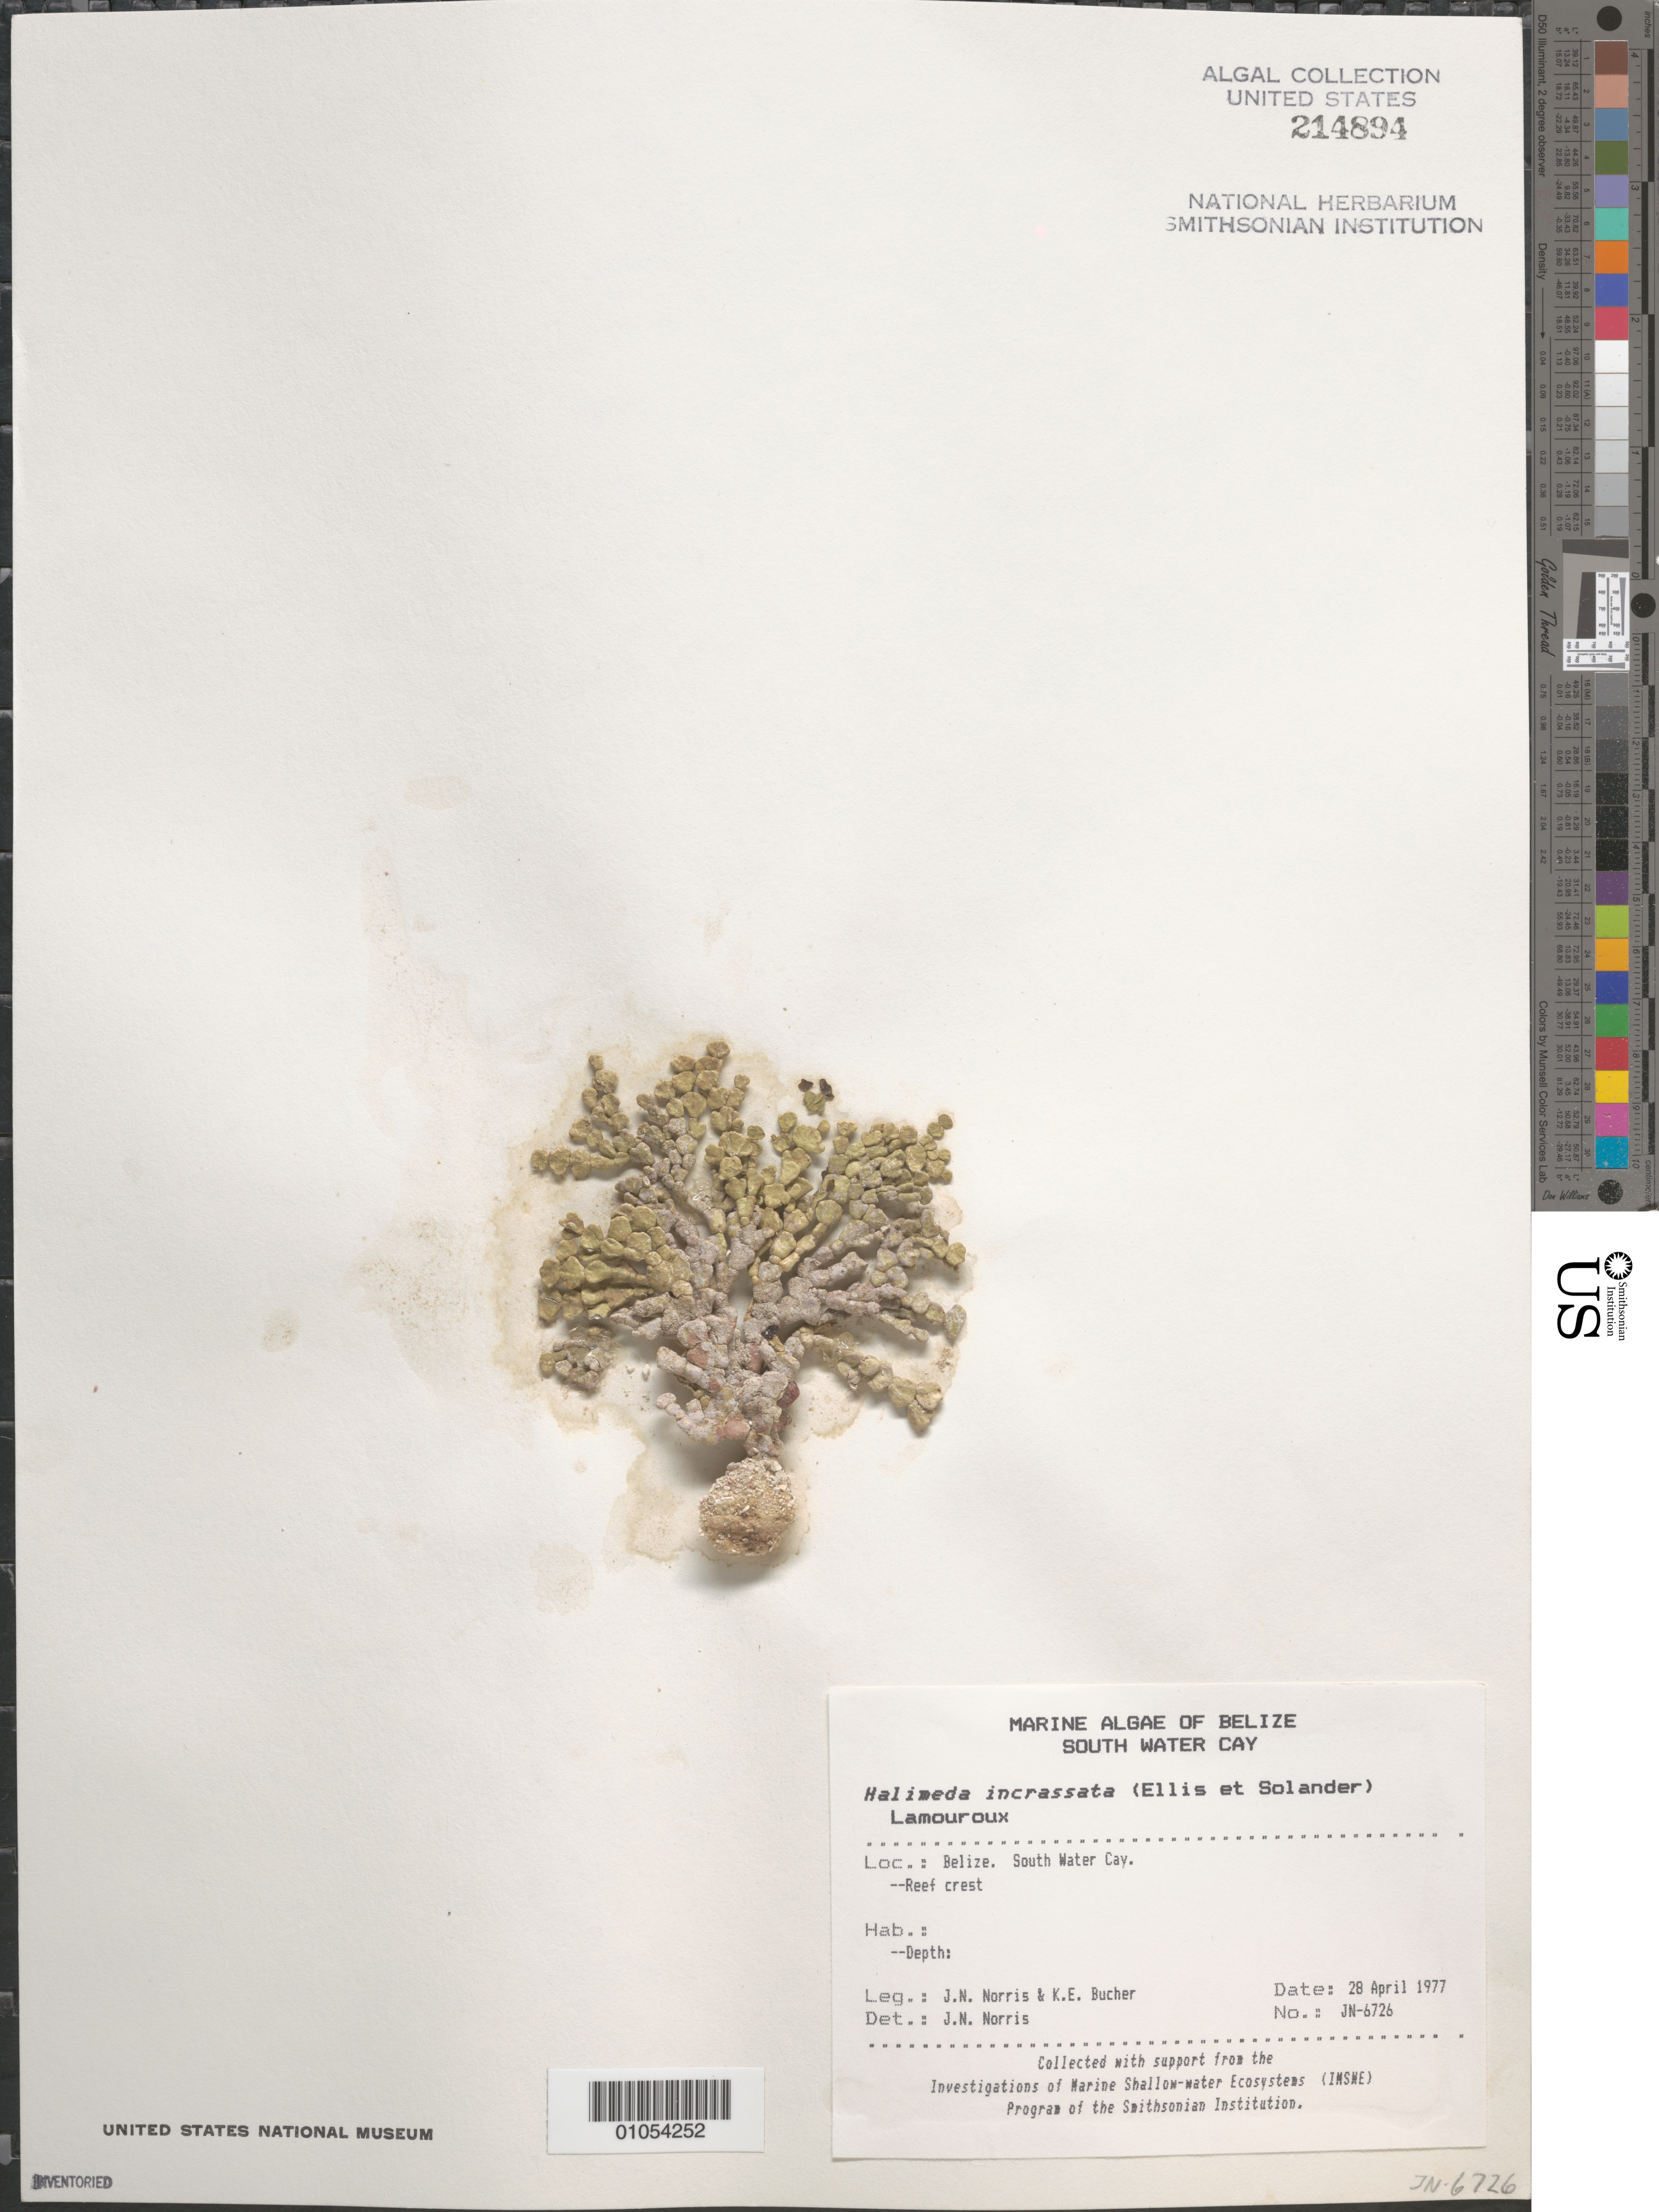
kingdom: Plantae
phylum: Chlorophyta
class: Ulvophyceae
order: Bryopsidales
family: Halimedaceae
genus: Halimeda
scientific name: Halimeda incrassata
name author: (J. Ellis) J.V.Lamouroux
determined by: Norris, James N.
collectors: J. N. Norris & K. E. Bucher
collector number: JN-6726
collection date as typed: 28 Apr 1977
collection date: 1977-04-28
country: Belize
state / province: Stann Creek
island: South Water Cay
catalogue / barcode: US 214894